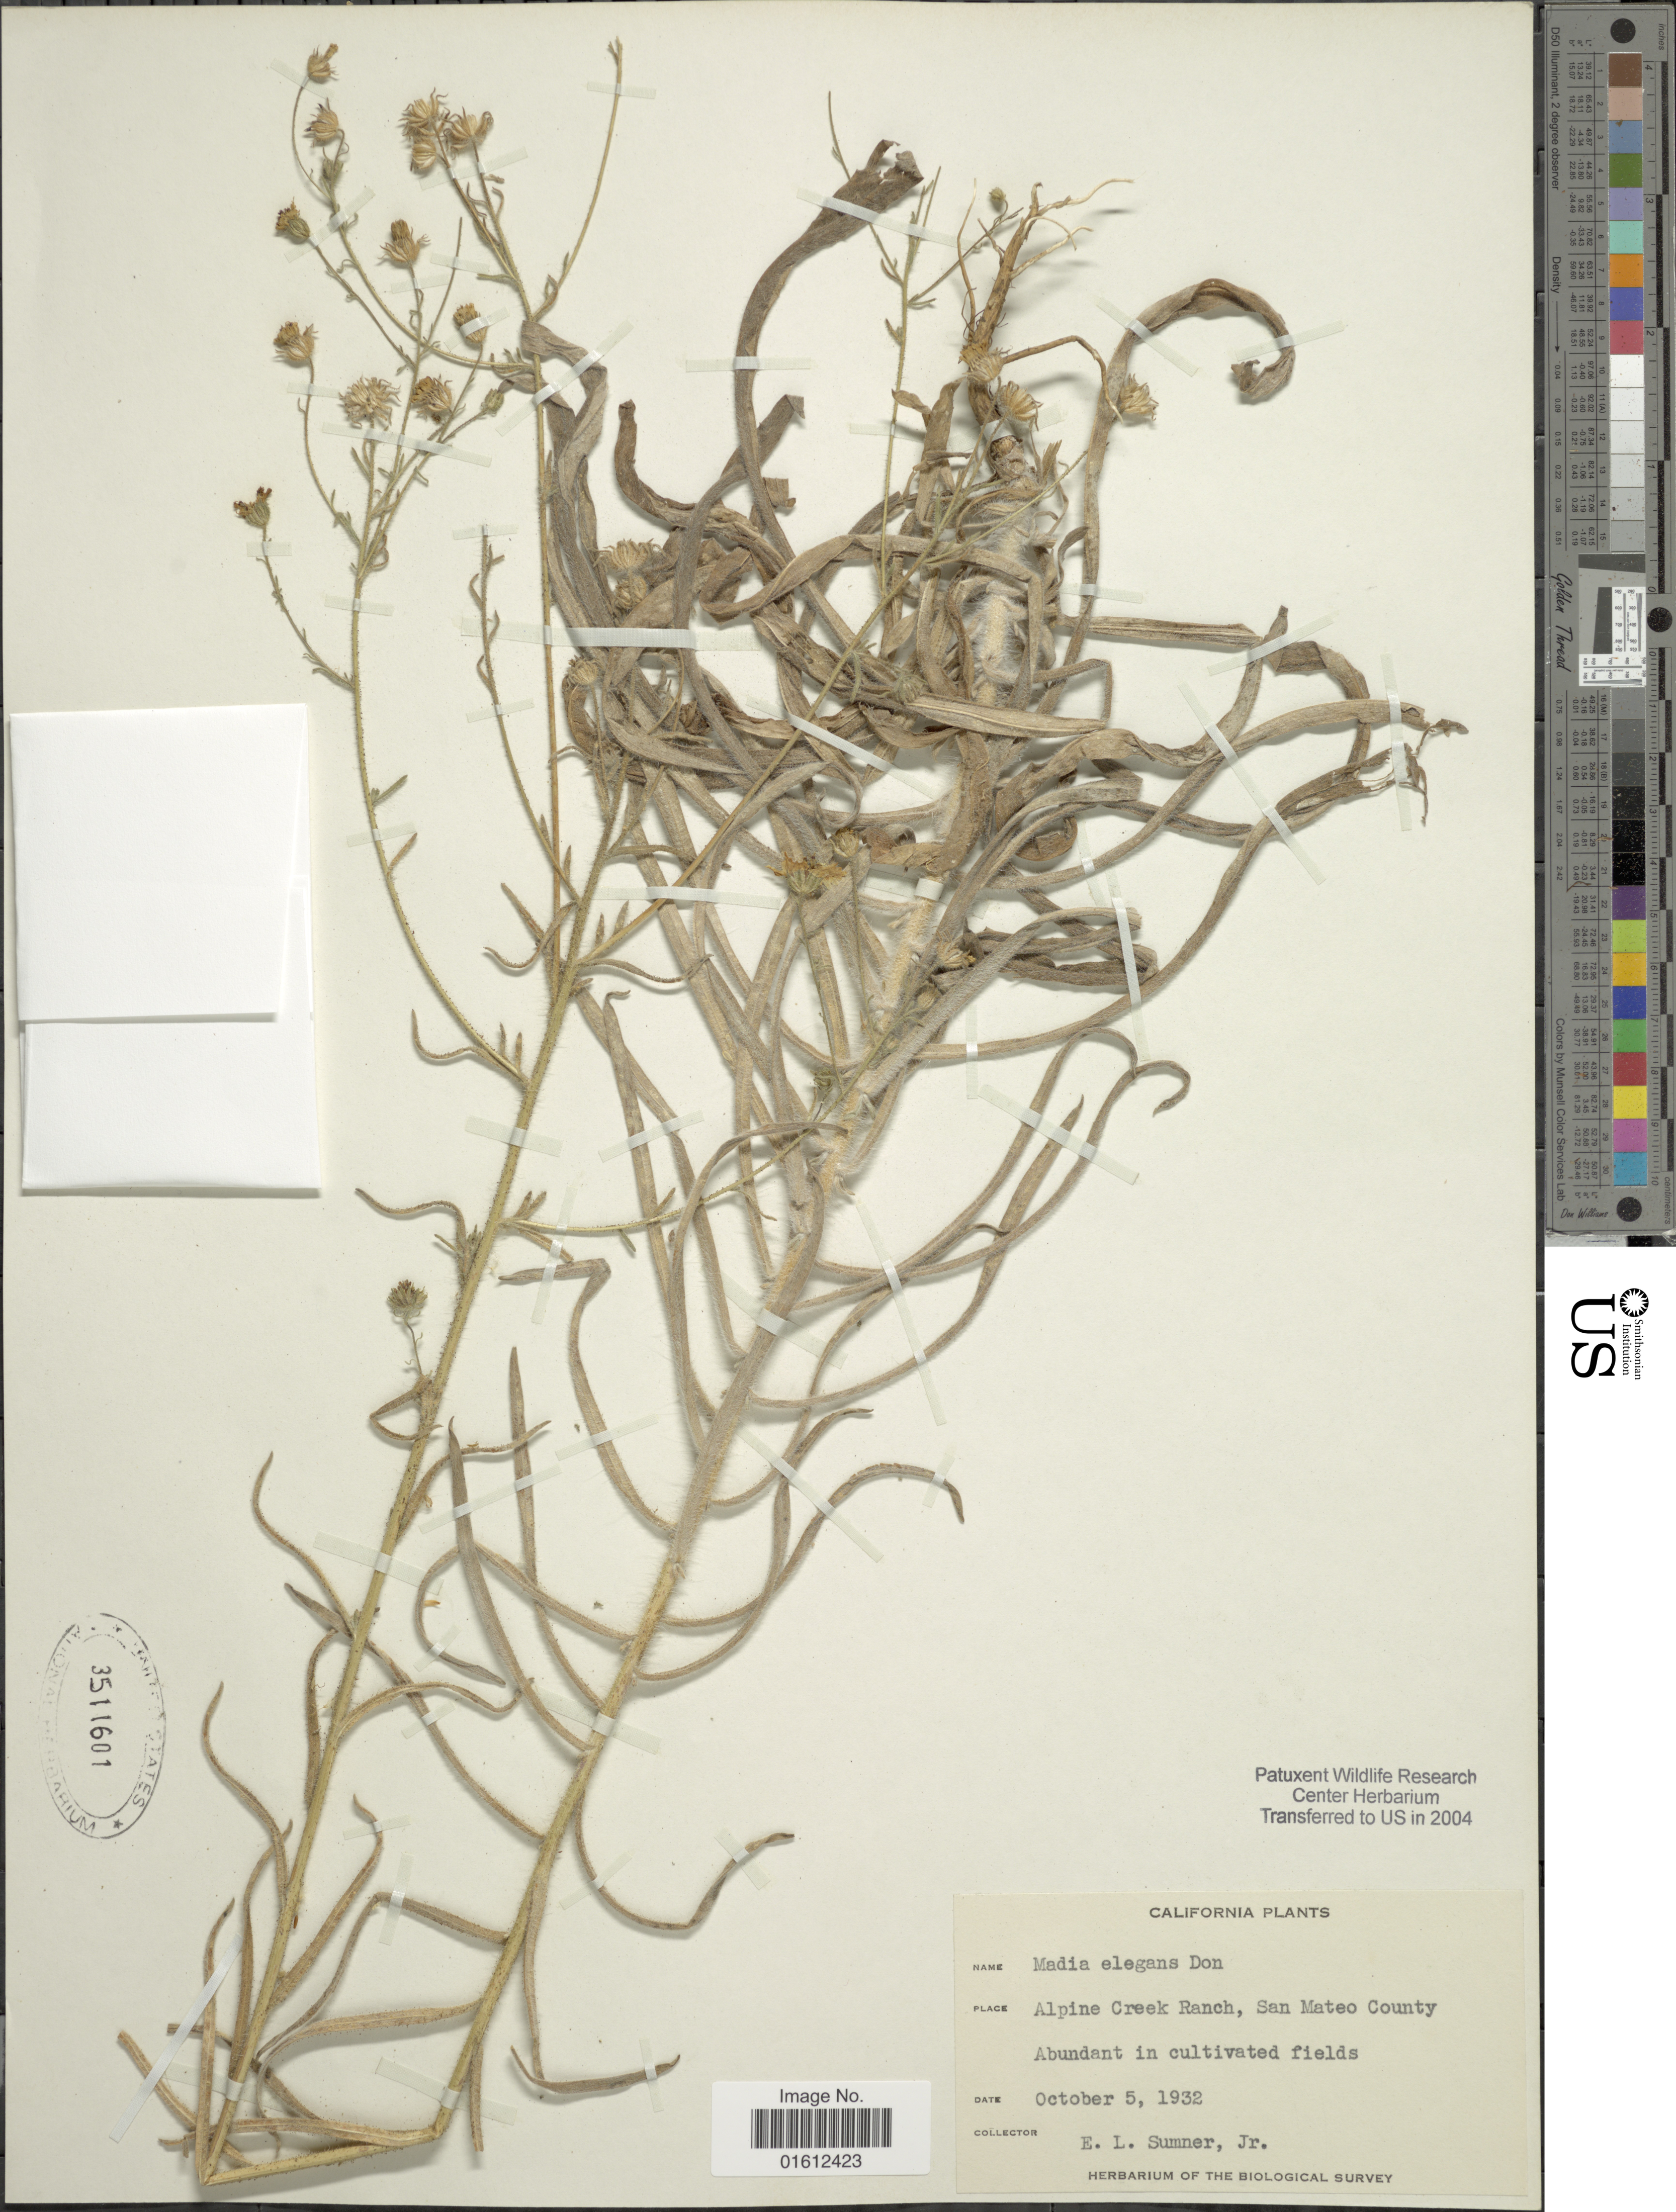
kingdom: Plantae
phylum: Tracheophyta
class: Magnoliopsida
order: Asterales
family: Asteraceae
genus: Madia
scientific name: Madia elegans subsp. elegans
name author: D. Don ex Lindl.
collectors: E. Sumner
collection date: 1932-10-05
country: United States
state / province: California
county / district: San Mateo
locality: Alpine Creek Ranch, San Mateo County.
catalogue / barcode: US 3511601